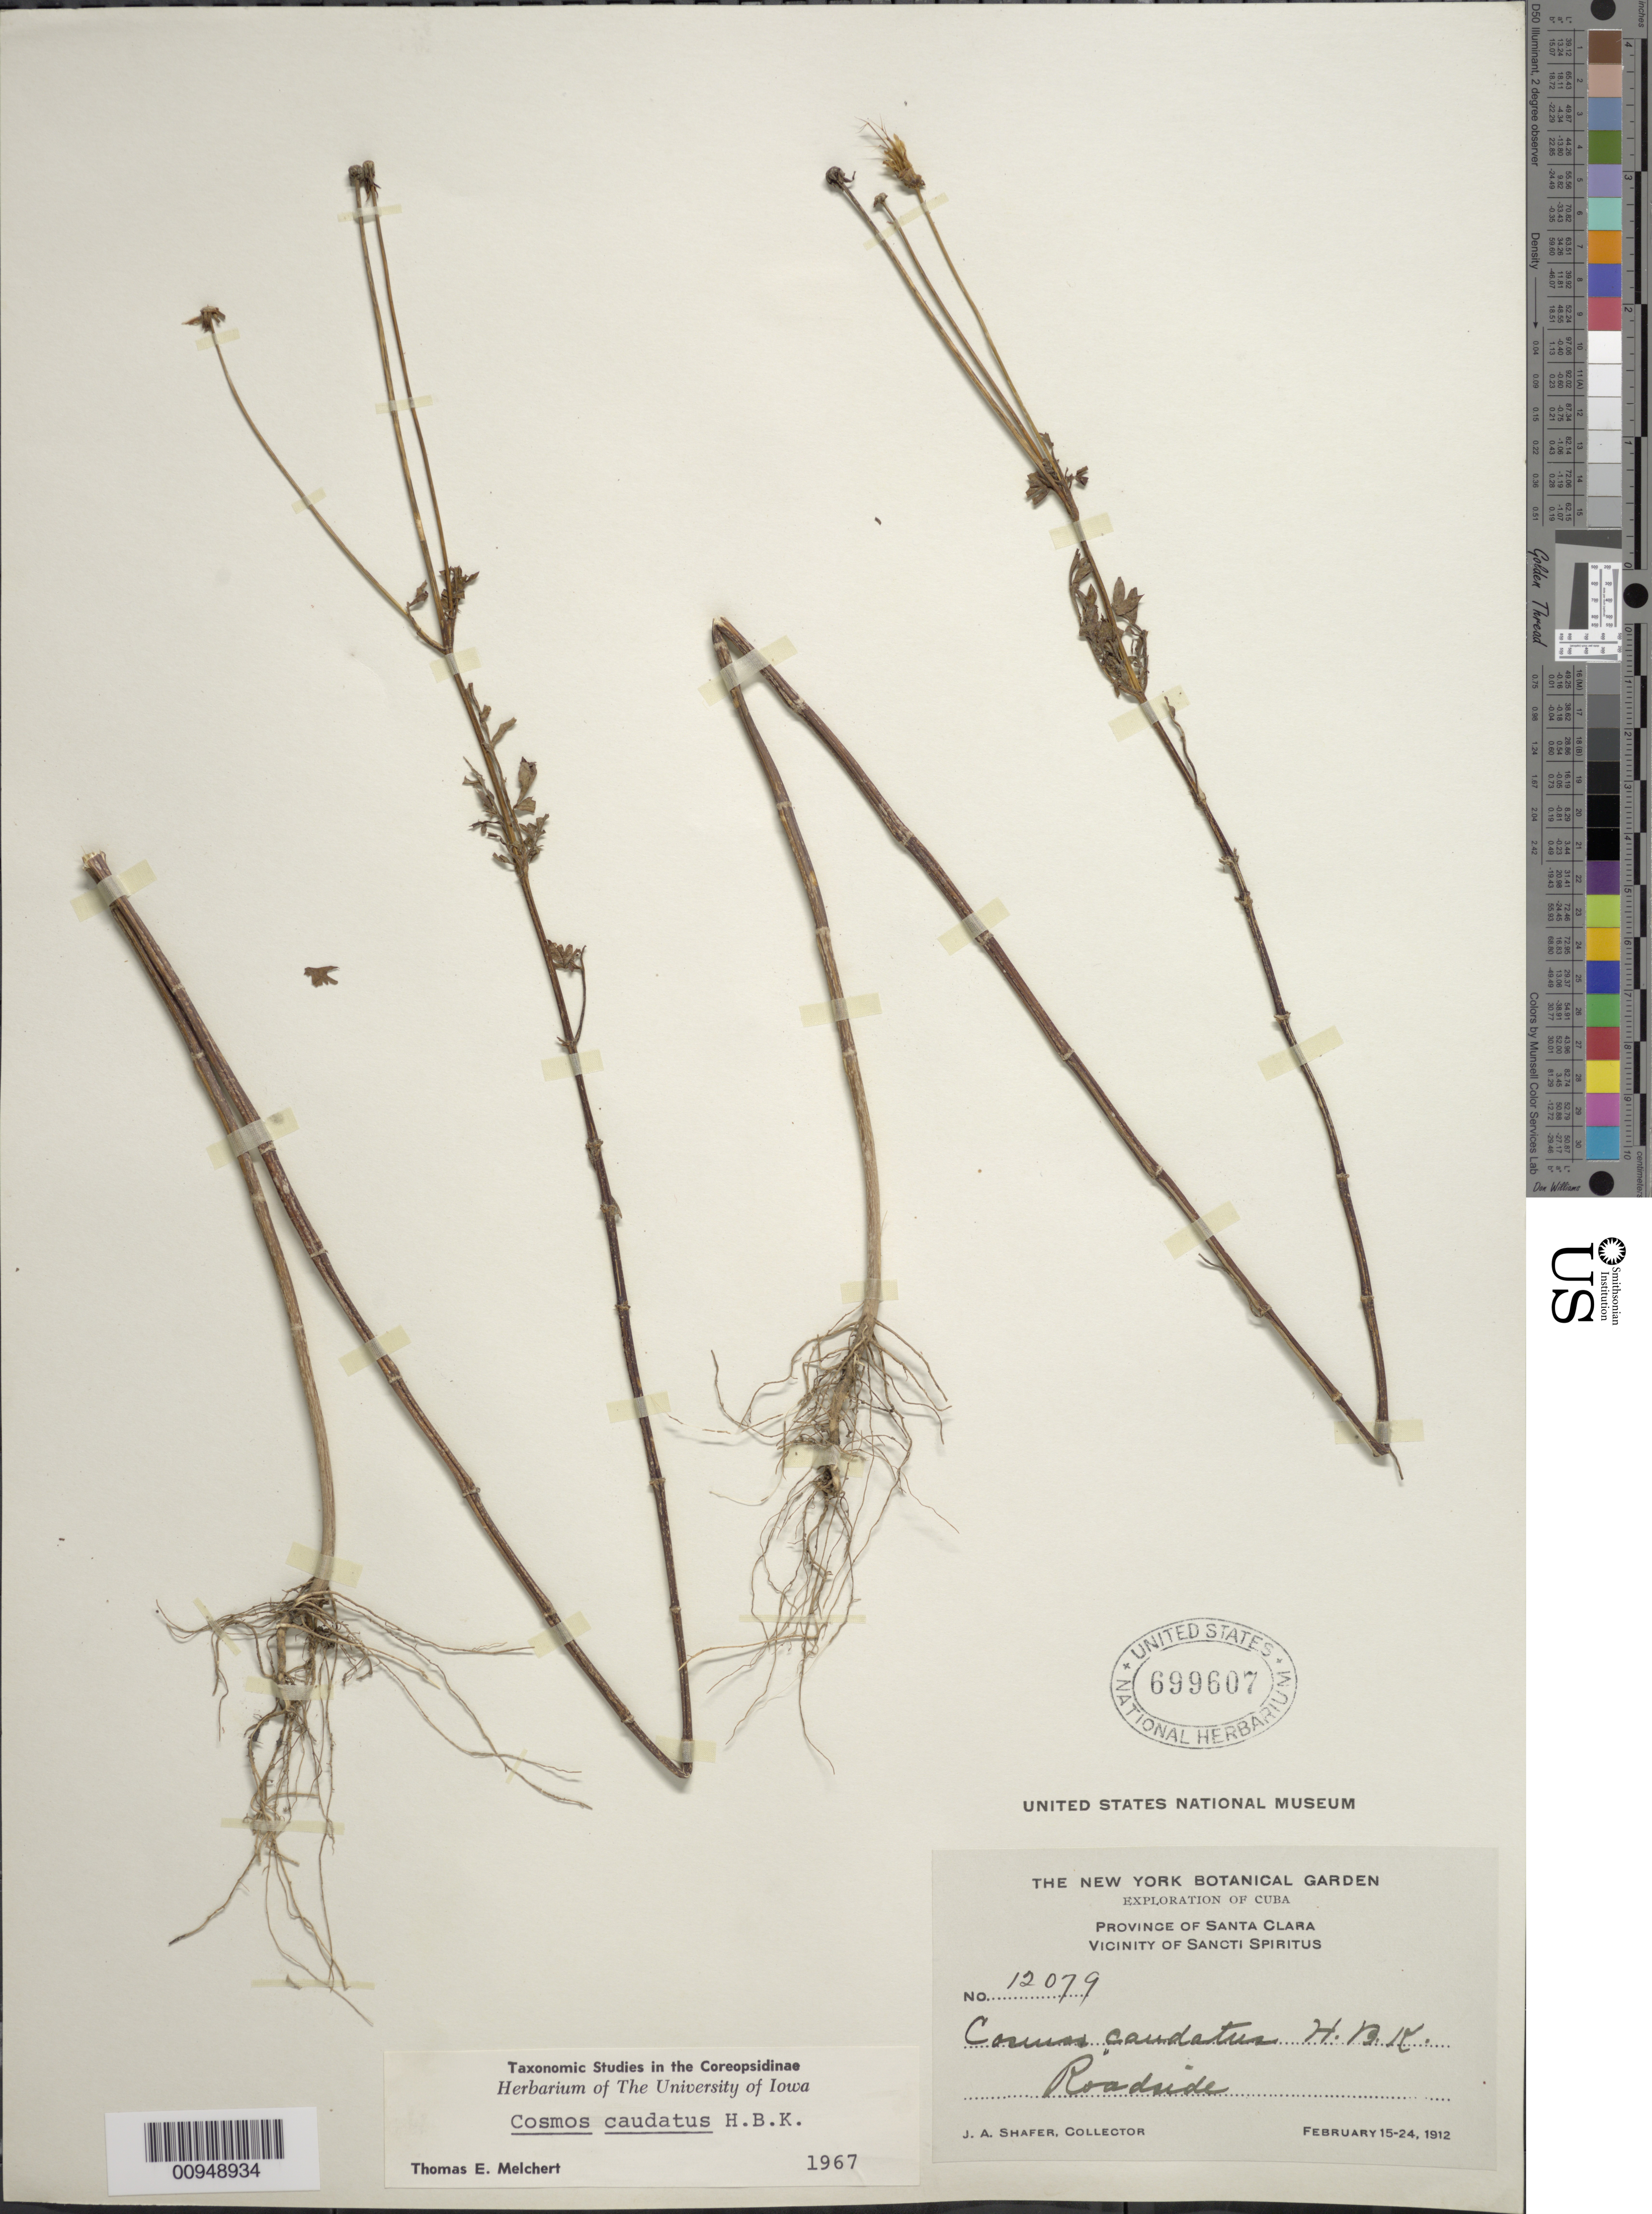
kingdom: Plantae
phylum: Tracheophyta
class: Magnoliopsida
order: Asterales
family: Asteraceae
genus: Cosmos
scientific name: Cosmos caudatus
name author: Kunth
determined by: Melchert, T. E.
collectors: J. A. Shafer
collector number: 12079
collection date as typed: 15 Feb 1912 to 24 Feb 1912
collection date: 1912-02-15/1912-02-24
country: Cuba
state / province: Las Villas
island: Cuba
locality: Vicinity of Sancti Spiritus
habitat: Roadside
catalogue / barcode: US 699607